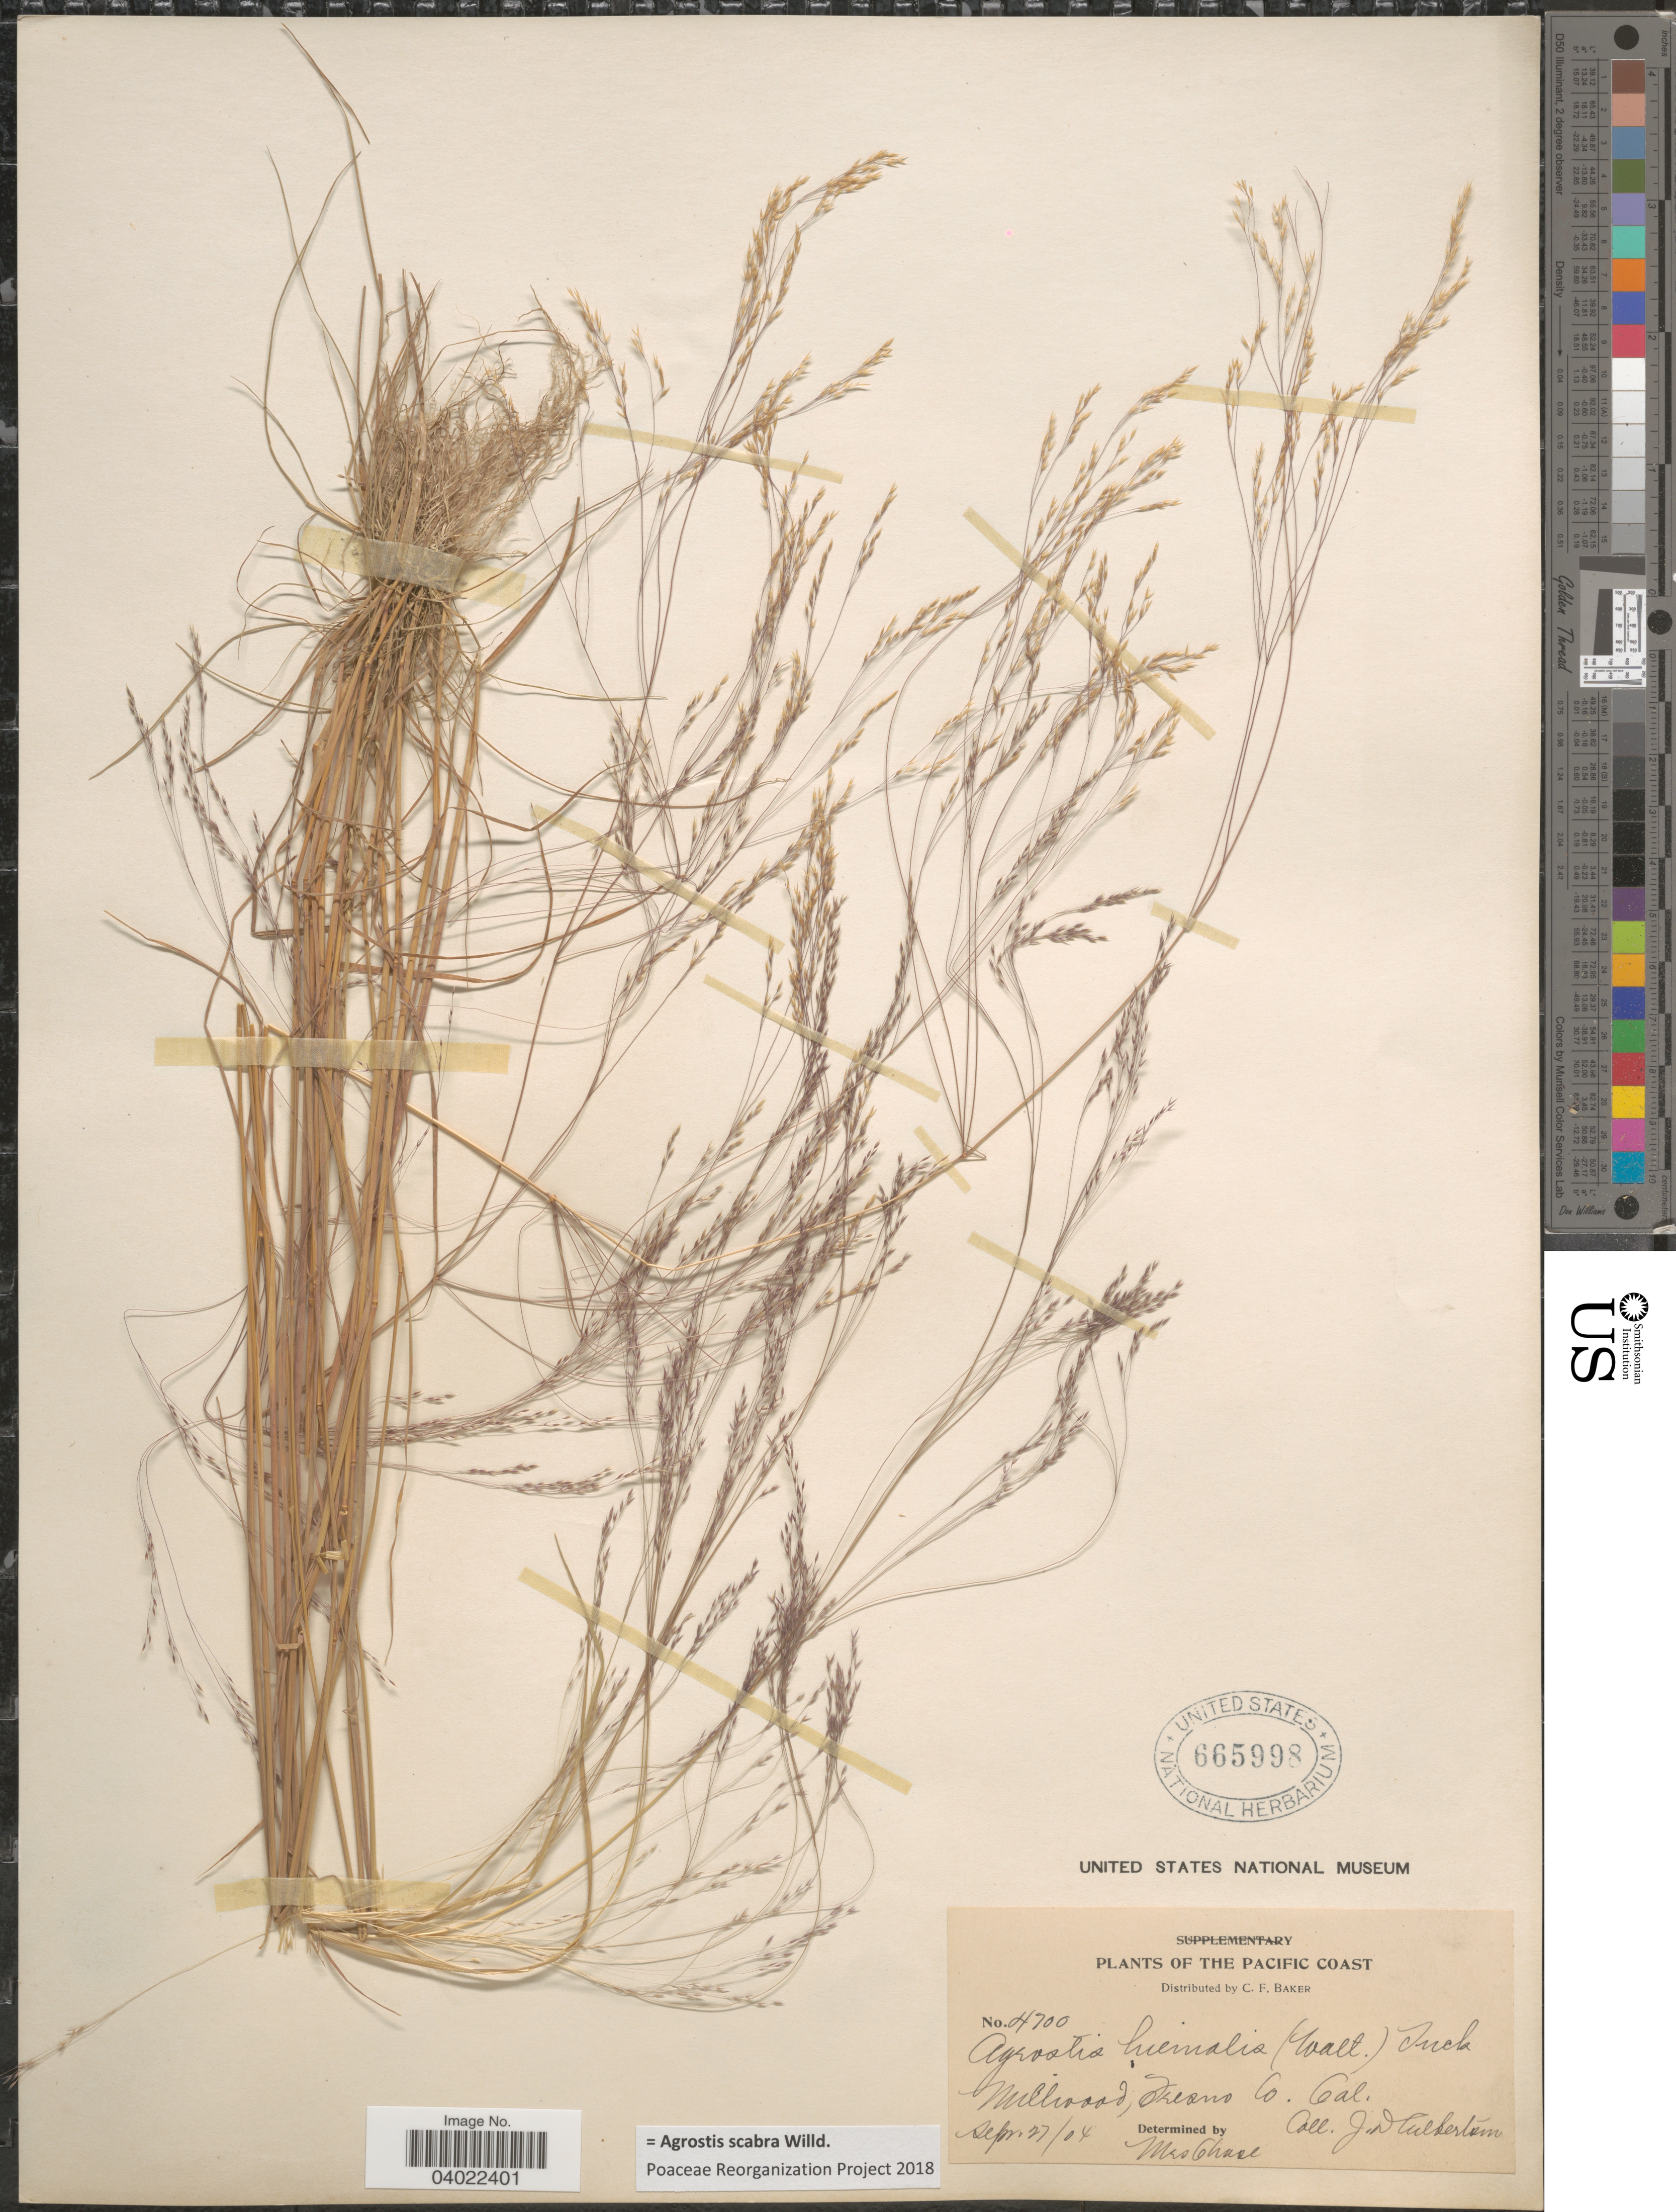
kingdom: Plantae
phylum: Tracheophyta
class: Liliopsida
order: Poales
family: Poaceae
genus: Agrostis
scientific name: Agrostis scabra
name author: Willd.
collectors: J. Culbertson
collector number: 4700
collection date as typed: Transcribed d/m/y: 27/9/4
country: United States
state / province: California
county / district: Fresno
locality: The Pacific Coast. Millwood, Fresno Co.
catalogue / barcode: US 665998